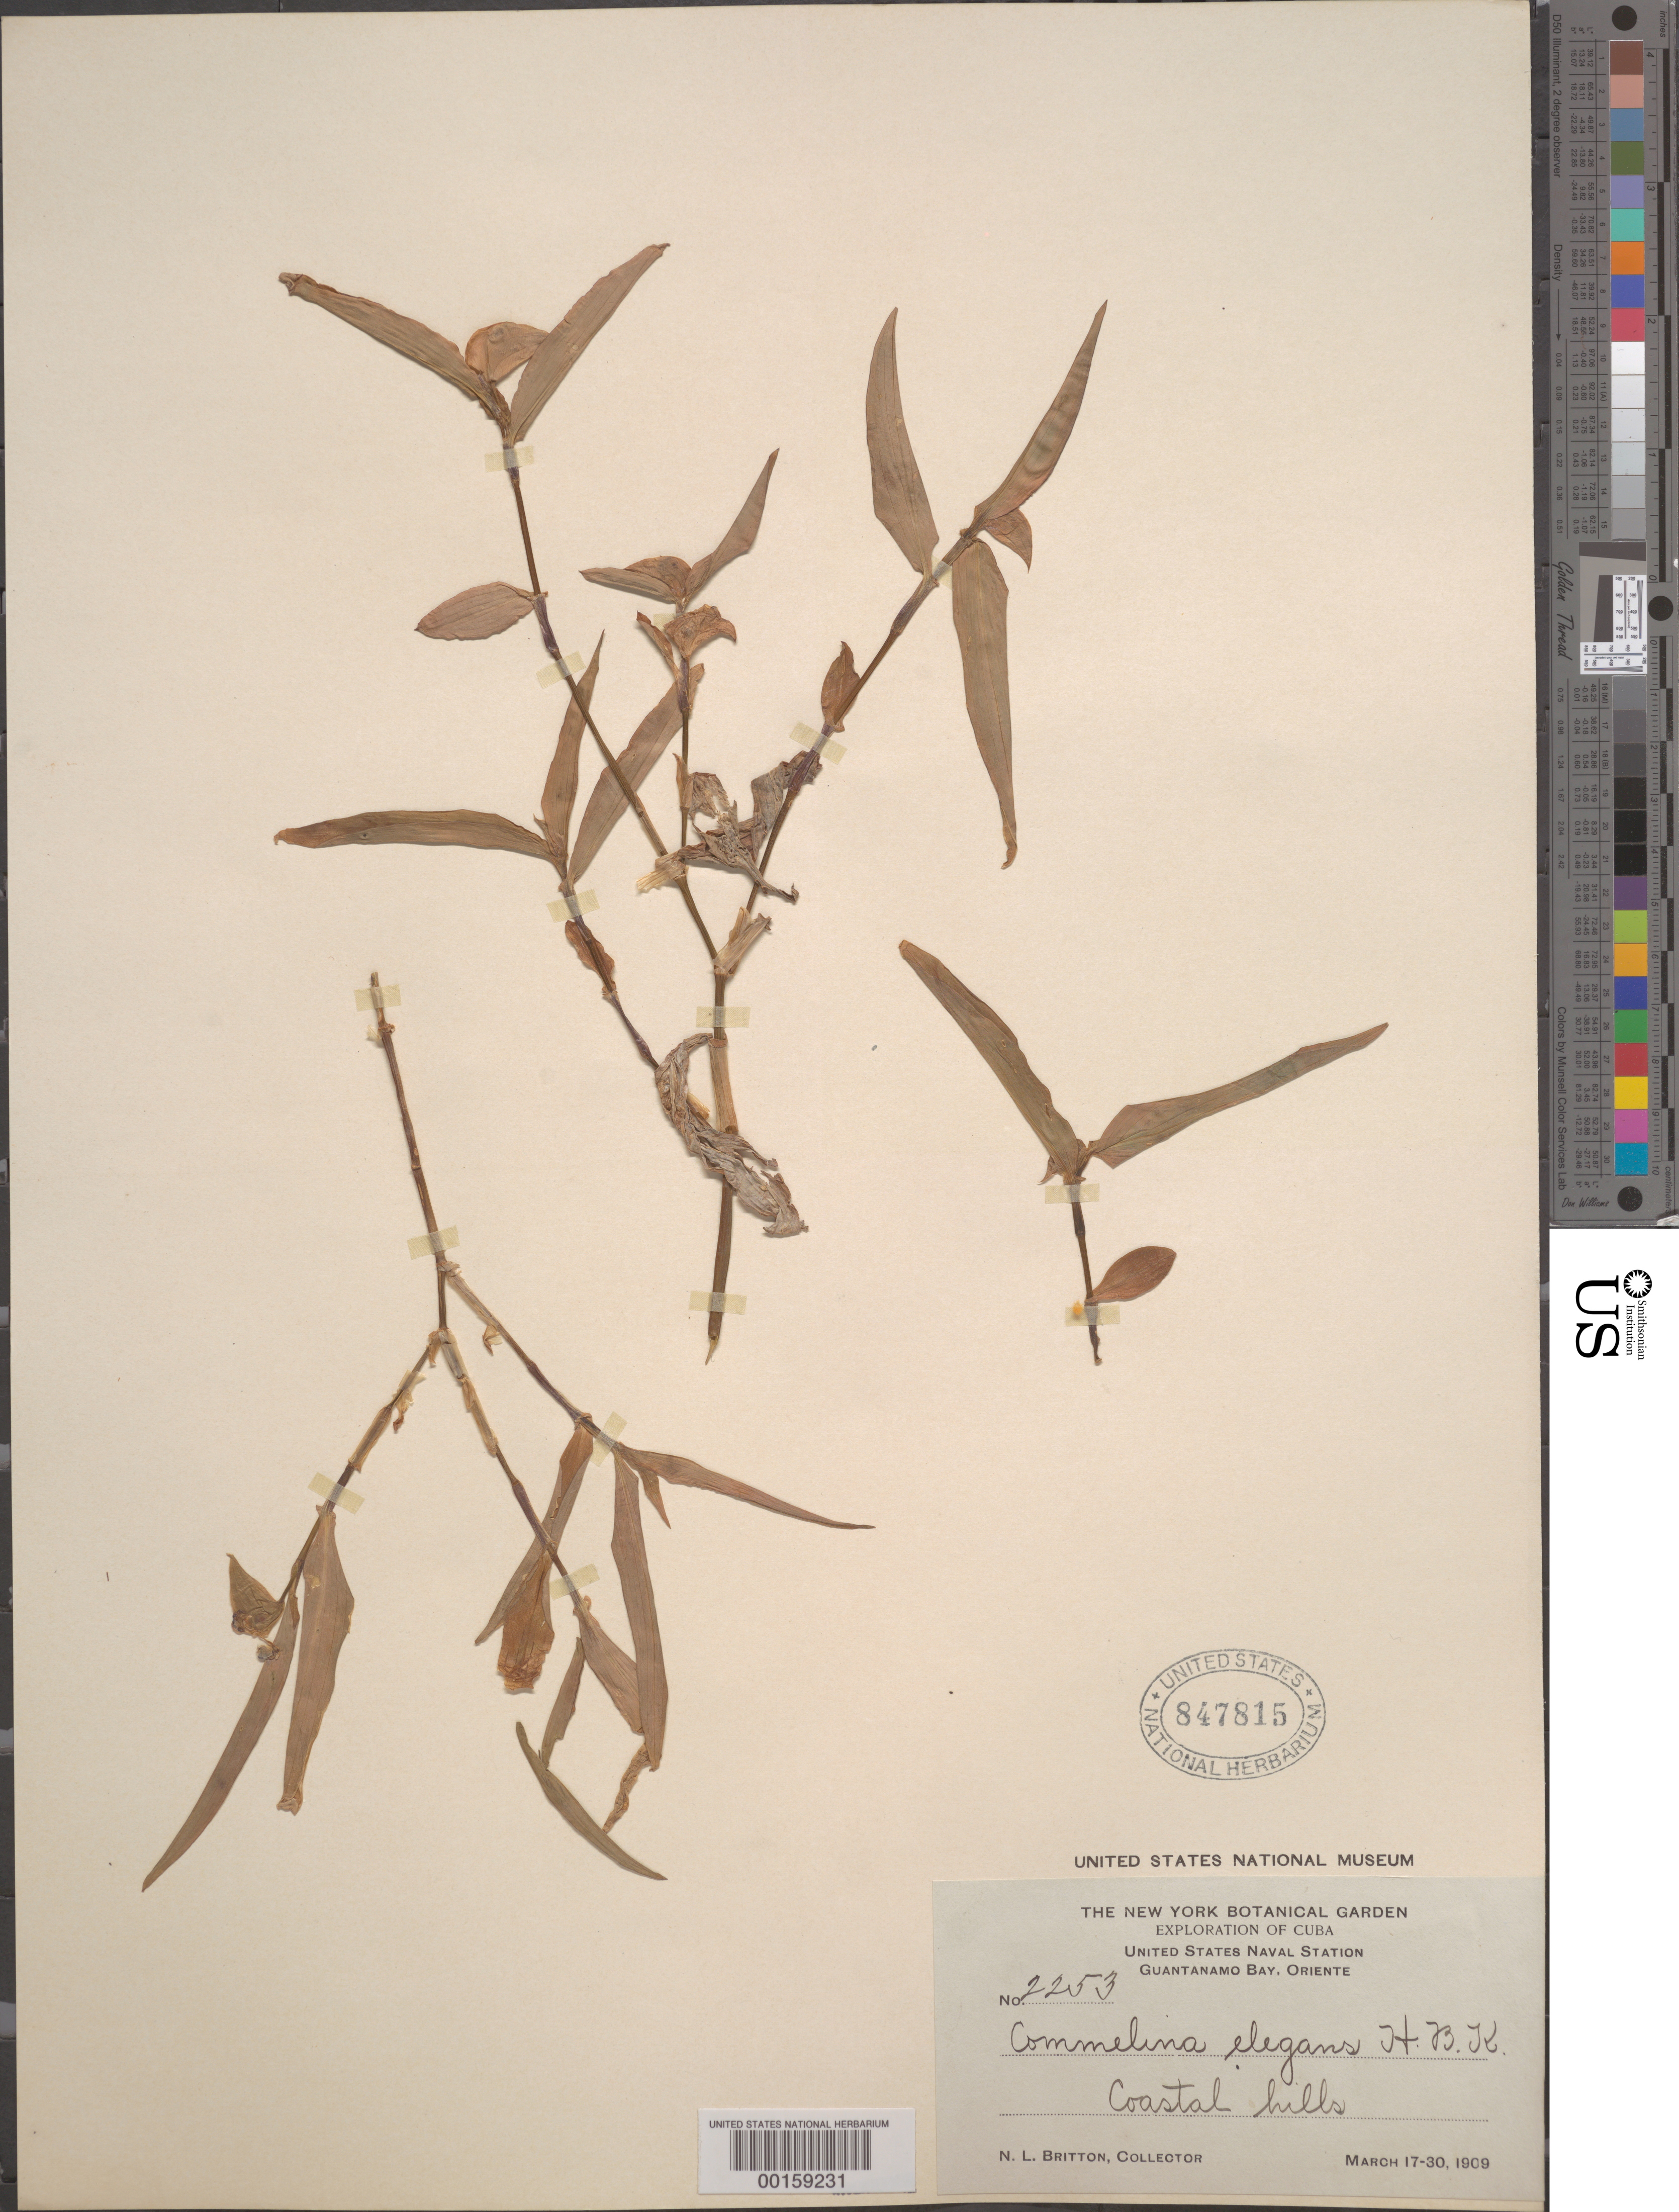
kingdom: Plantae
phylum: Tracheophyta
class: Liliopsida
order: Commelinales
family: Commelinaceae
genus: Commelina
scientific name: Commelina erecta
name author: L.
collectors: N. Britton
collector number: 2253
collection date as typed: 17 Mar 1909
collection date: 1909-03-17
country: Cuba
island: Greater Antilles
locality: Guantanamo Bay (U.S. Navy Station)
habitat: Coastal hills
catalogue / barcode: US 847815